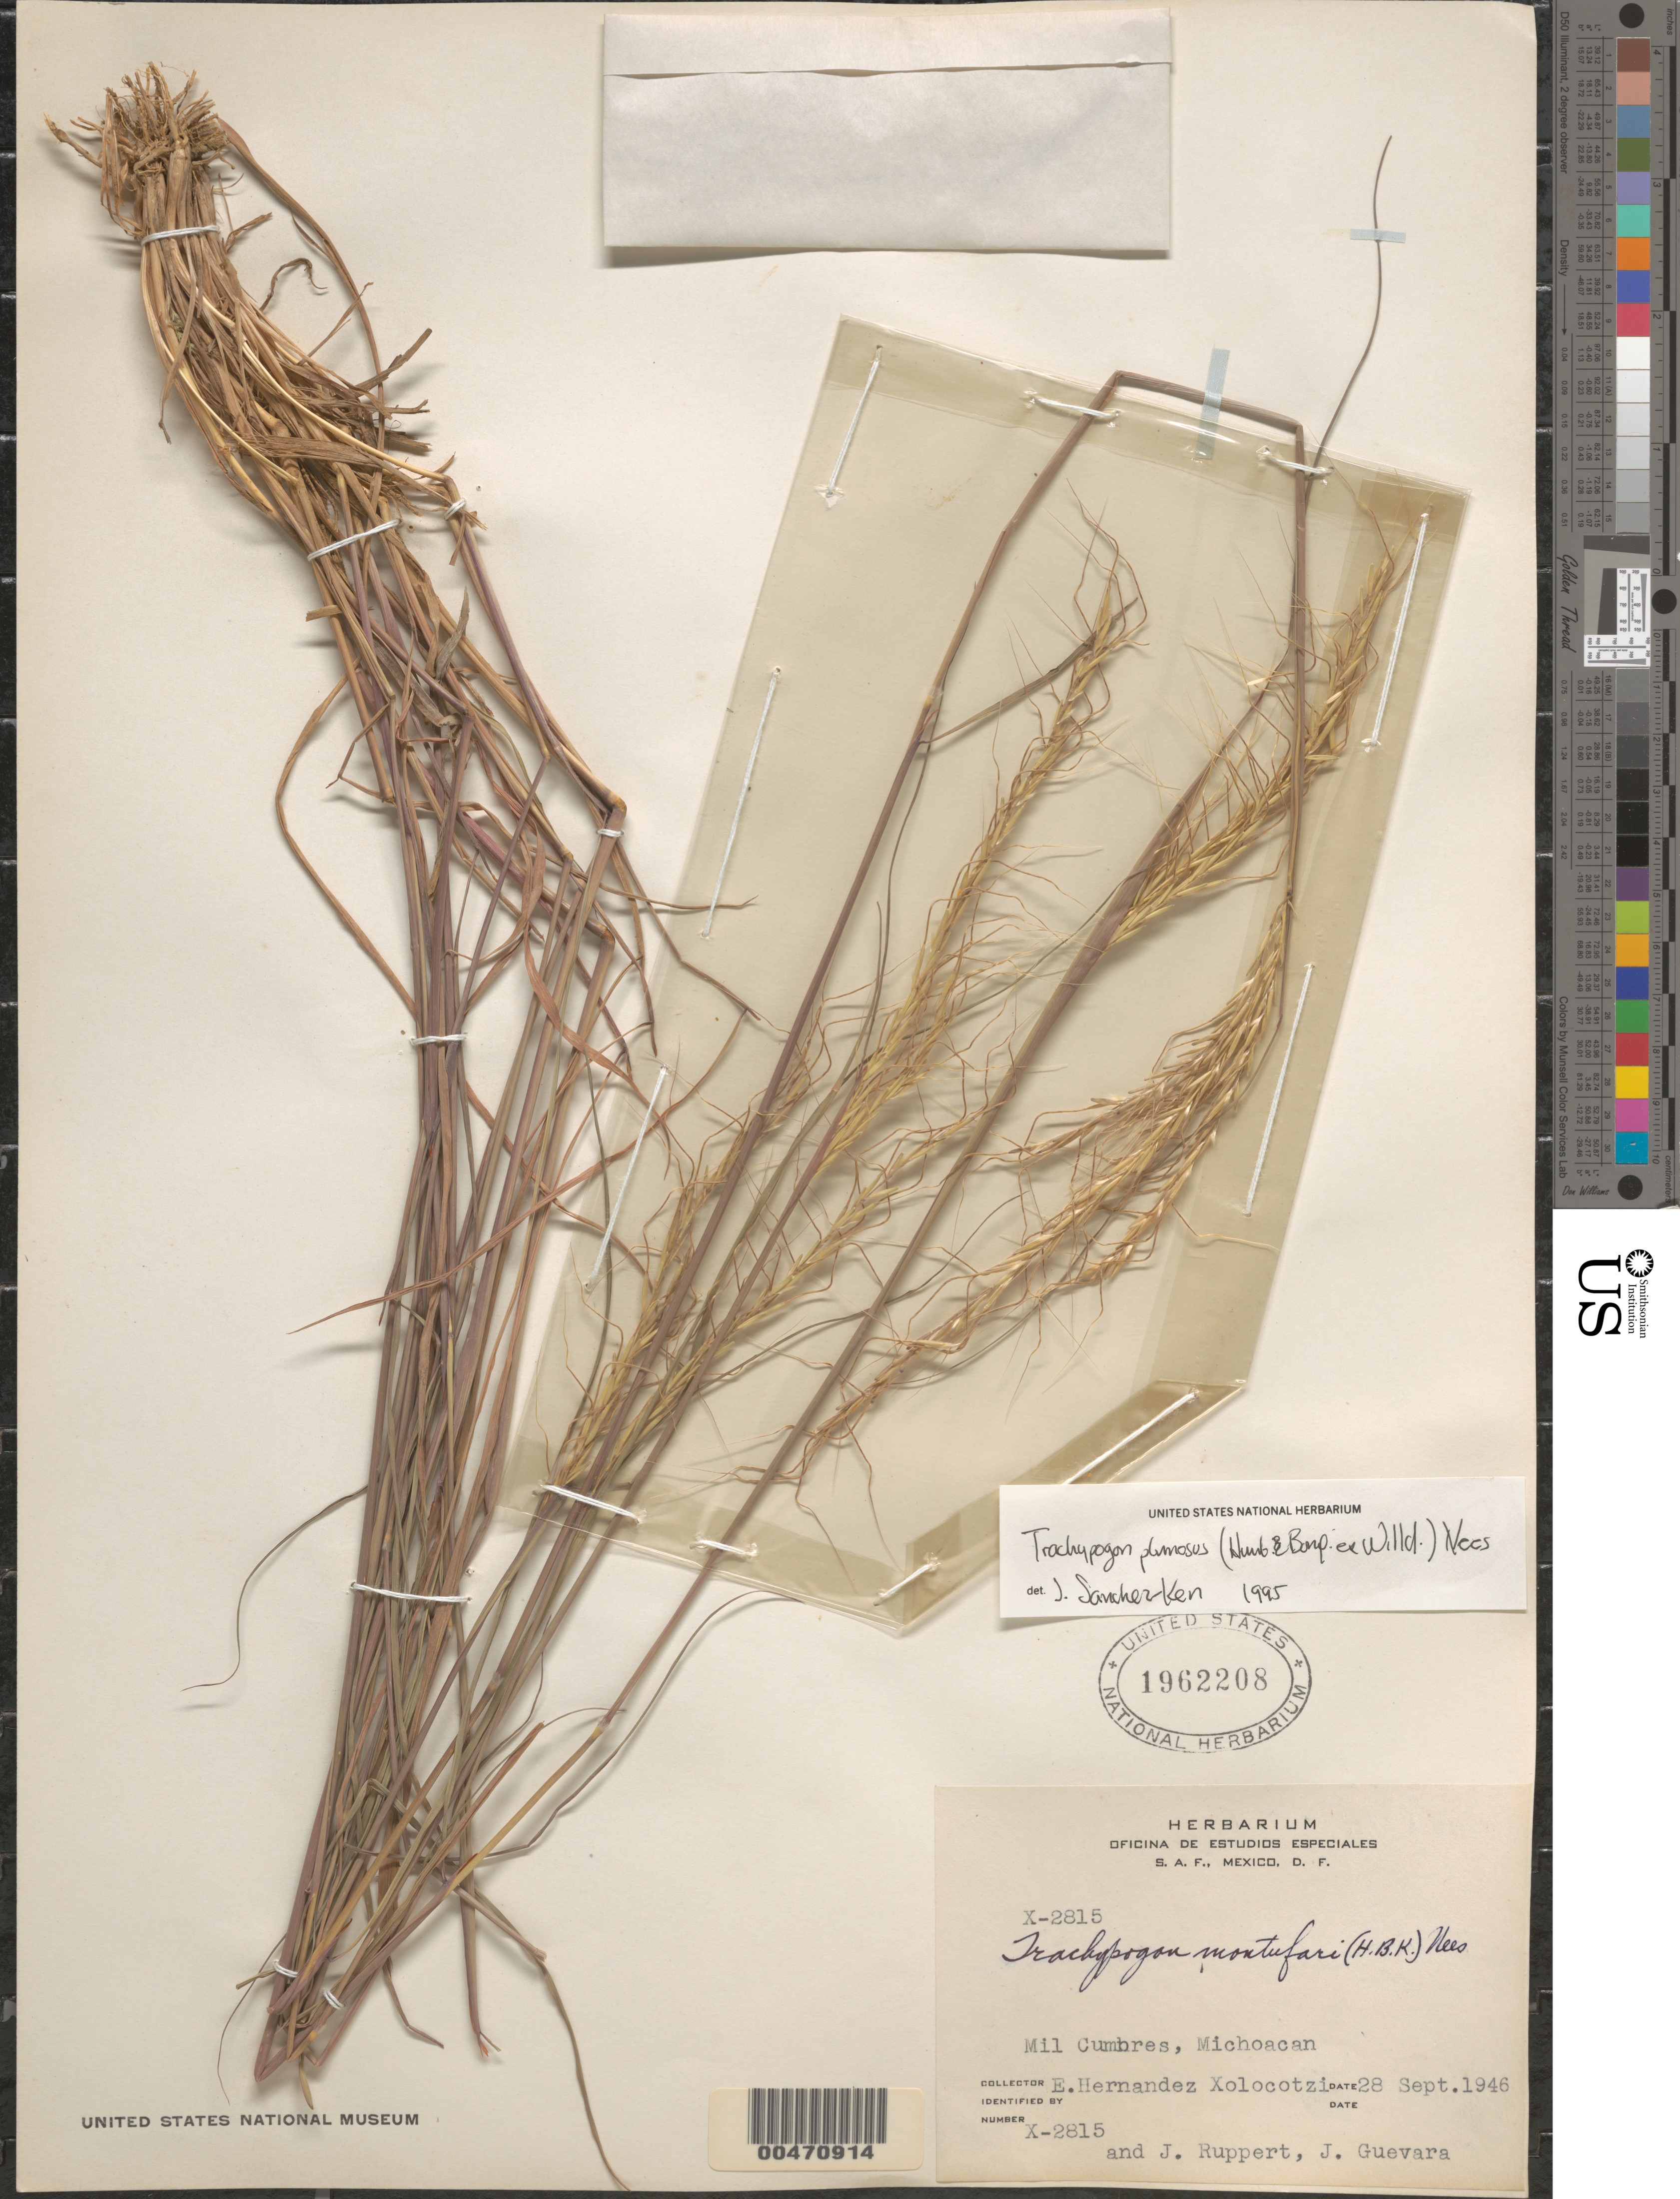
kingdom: Plantae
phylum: Tracheophyta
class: Liliopsida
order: Poales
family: Poaceae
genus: Trachypogon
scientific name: Trachypogon plumosus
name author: (Humb. & Bonpl.) Nees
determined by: Sánchez-Ken, J. G.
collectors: E. I. Hernández-X., J. Ruppert & J. Guevara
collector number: X-2815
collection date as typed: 28 Sep 1946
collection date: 1946-09-28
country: Mexico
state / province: Michoacán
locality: Mil Cumbres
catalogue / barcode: US 1962208